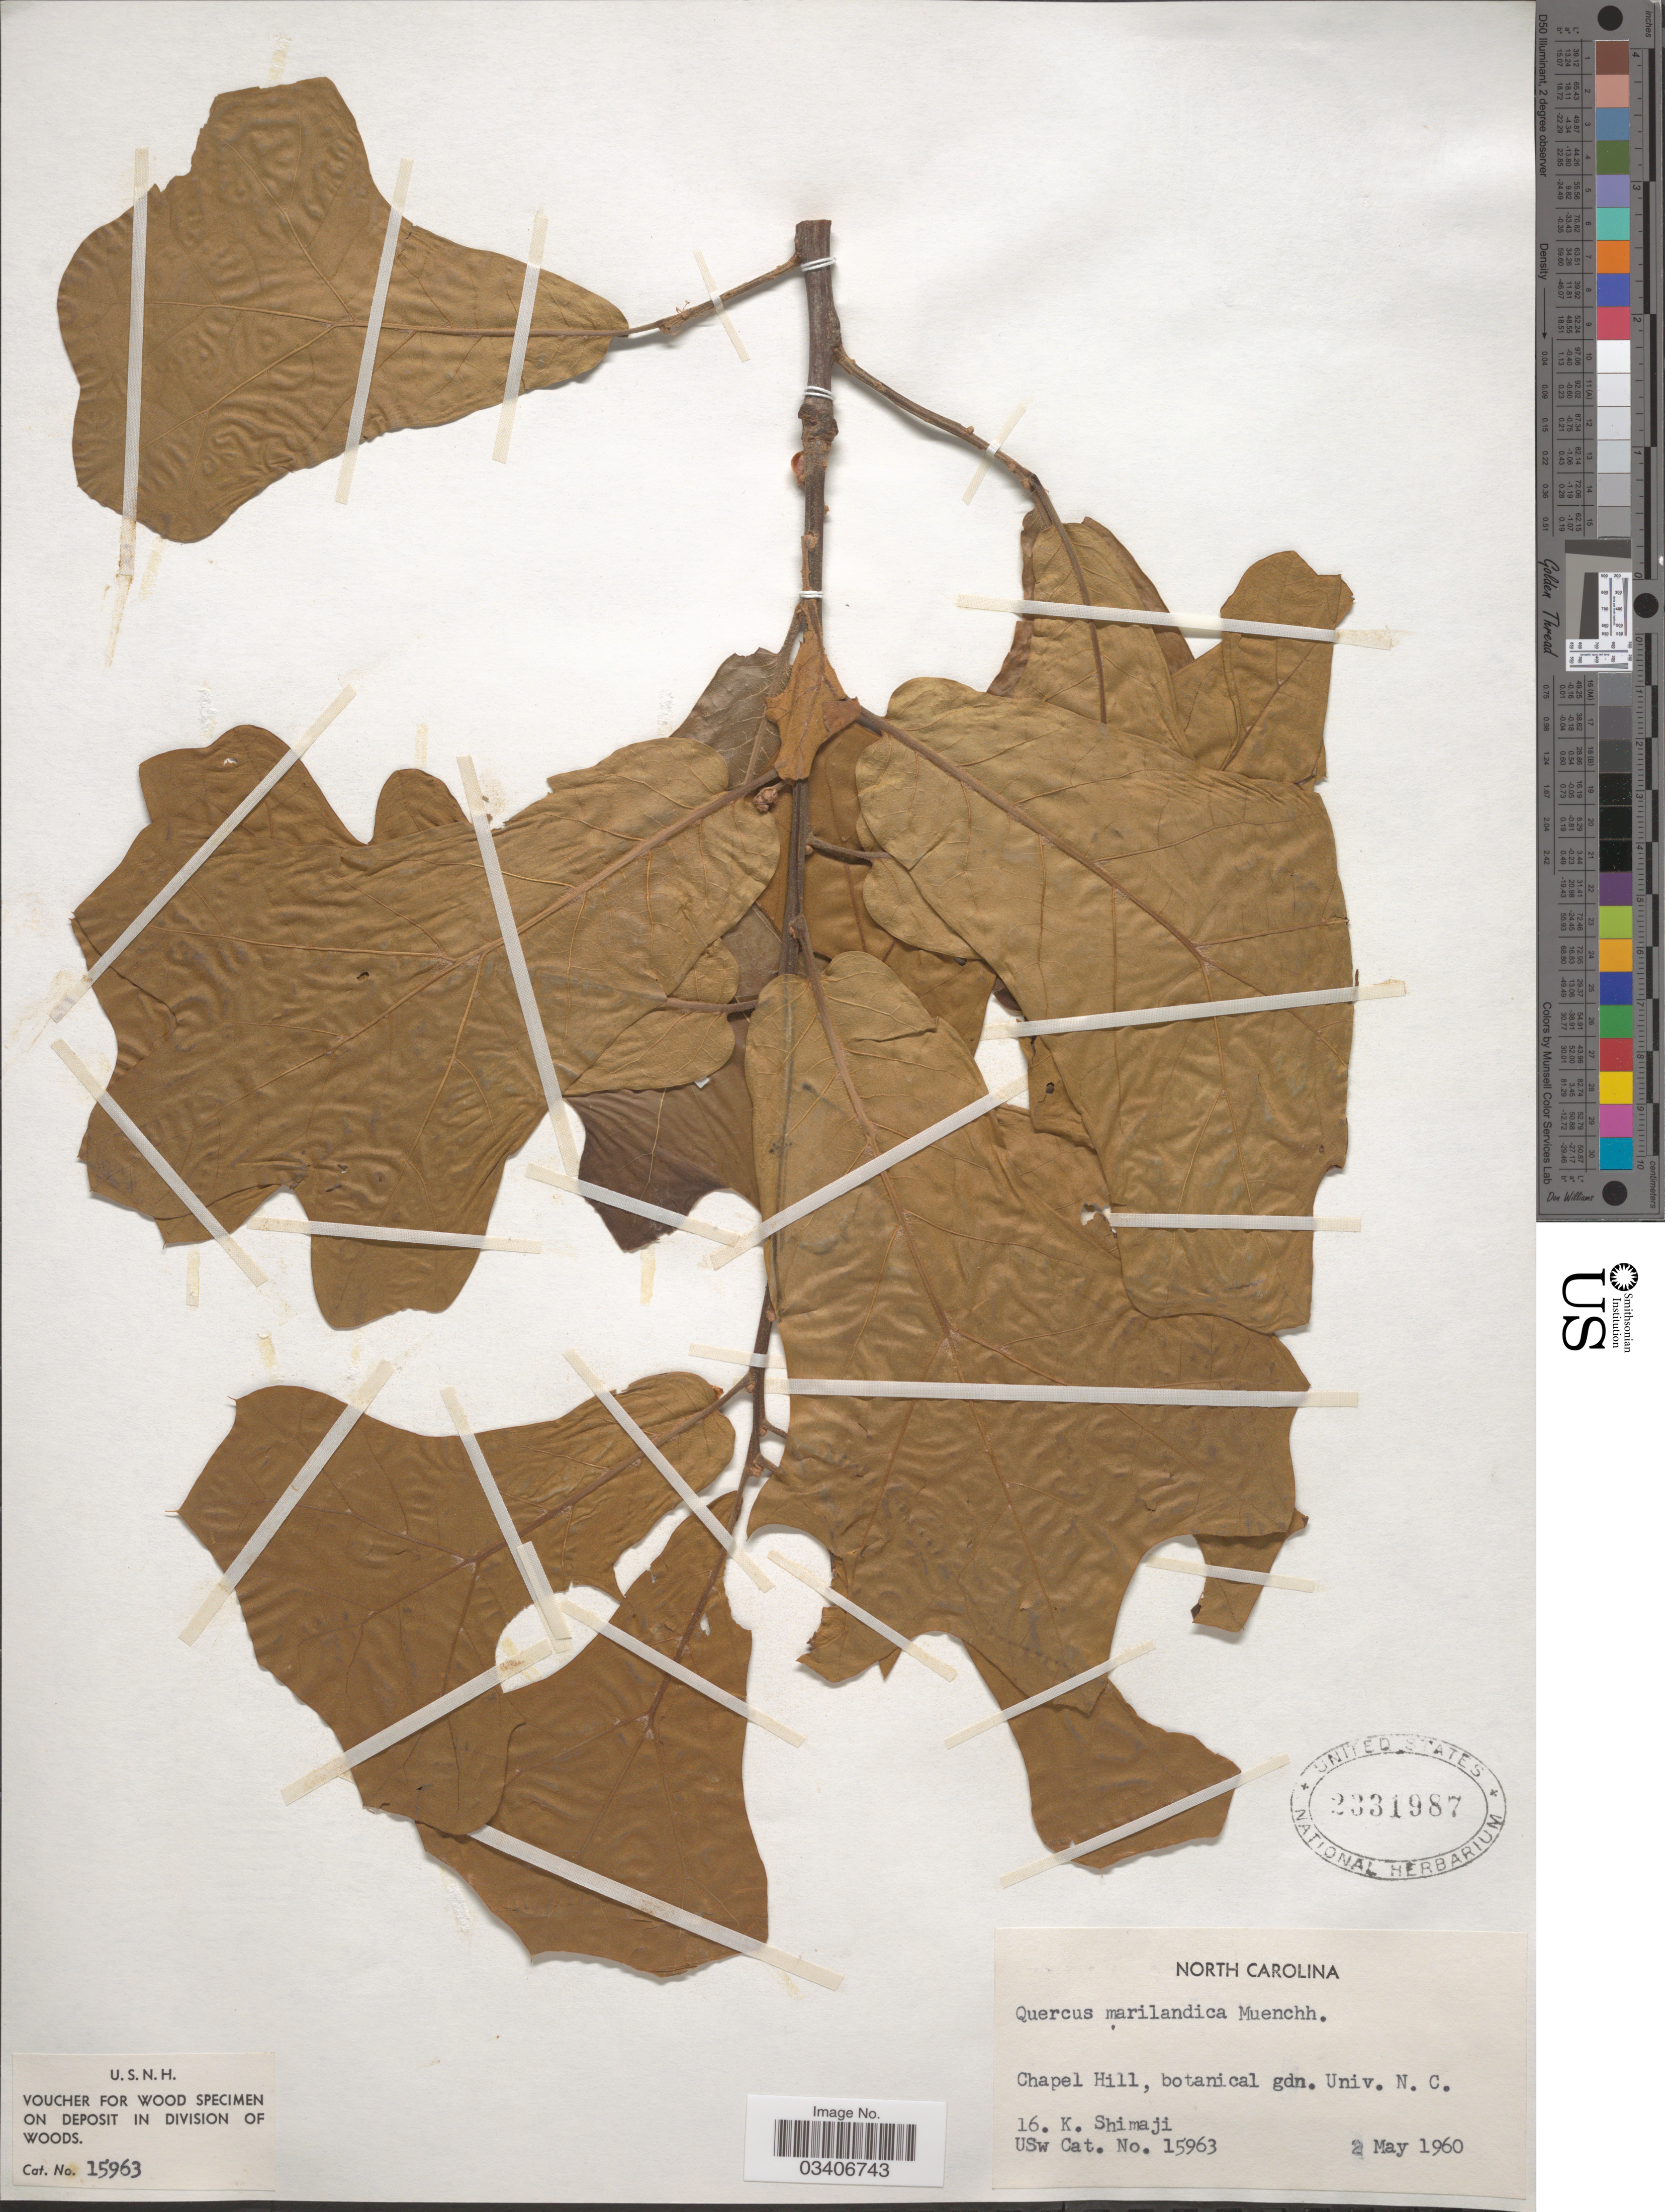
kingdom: Plantae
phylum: Tracheophyta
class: Magnoliopsida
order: Fagales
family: Fagaceae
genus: Quercus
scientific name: Quercus marilandica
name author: (L.) Münchh.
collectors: K. Shimaji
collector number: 16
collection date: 1960-05-02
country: United States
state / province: North Carolina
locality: Chapel Hill, botanical gdn. Univ. N. C.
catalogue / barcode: US 2331987